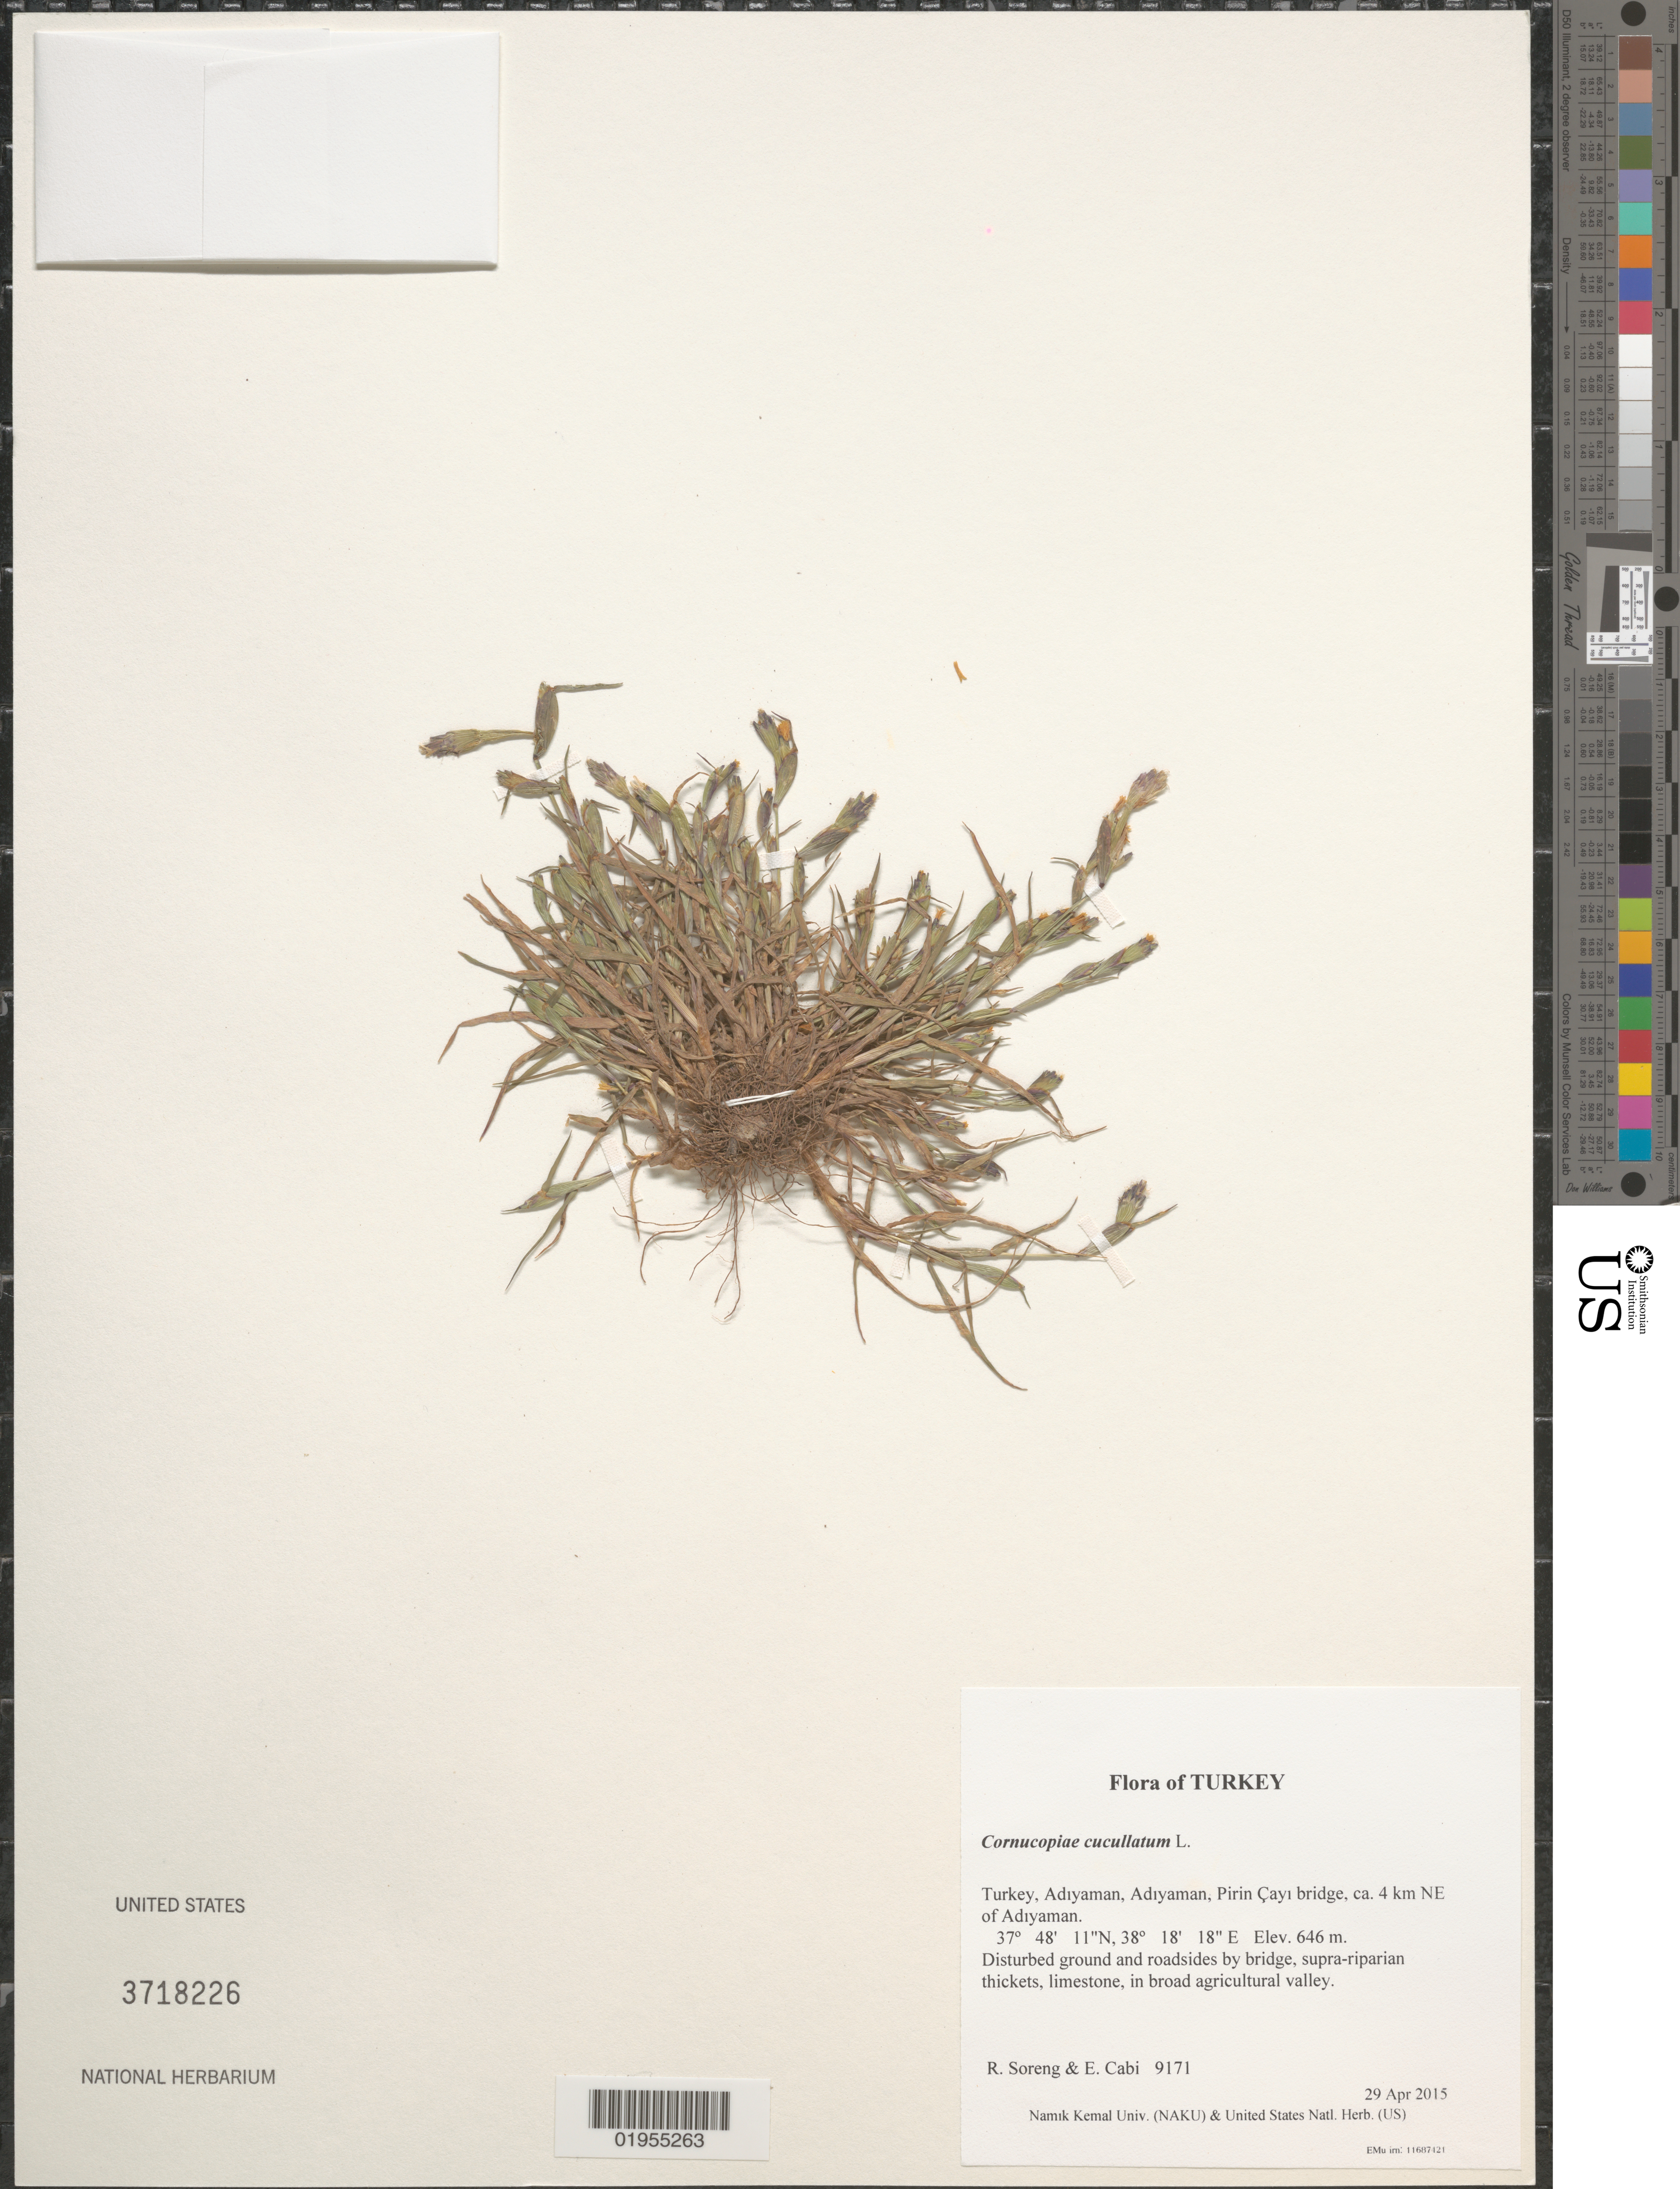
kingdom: Plantae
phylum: Tracheophyta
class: Liliopsida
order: Poales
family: Poaceae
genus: Cornucopiae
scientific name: Cornucopiae cucullatum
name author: L.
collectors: R. J. Soreng & E. Cabi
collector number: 9171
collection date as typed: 2015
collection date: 2015-04-29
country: Turkey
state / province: Adiyaman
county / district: Adiyaman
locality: Pirin Cay bridge, ca. 4 km NE of Adiyaman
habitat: Disturbed ground and roadsides by bridge, supra-riparian thickets, limestone, in broad agricultural valley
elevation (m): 646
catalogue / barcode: US 3718226